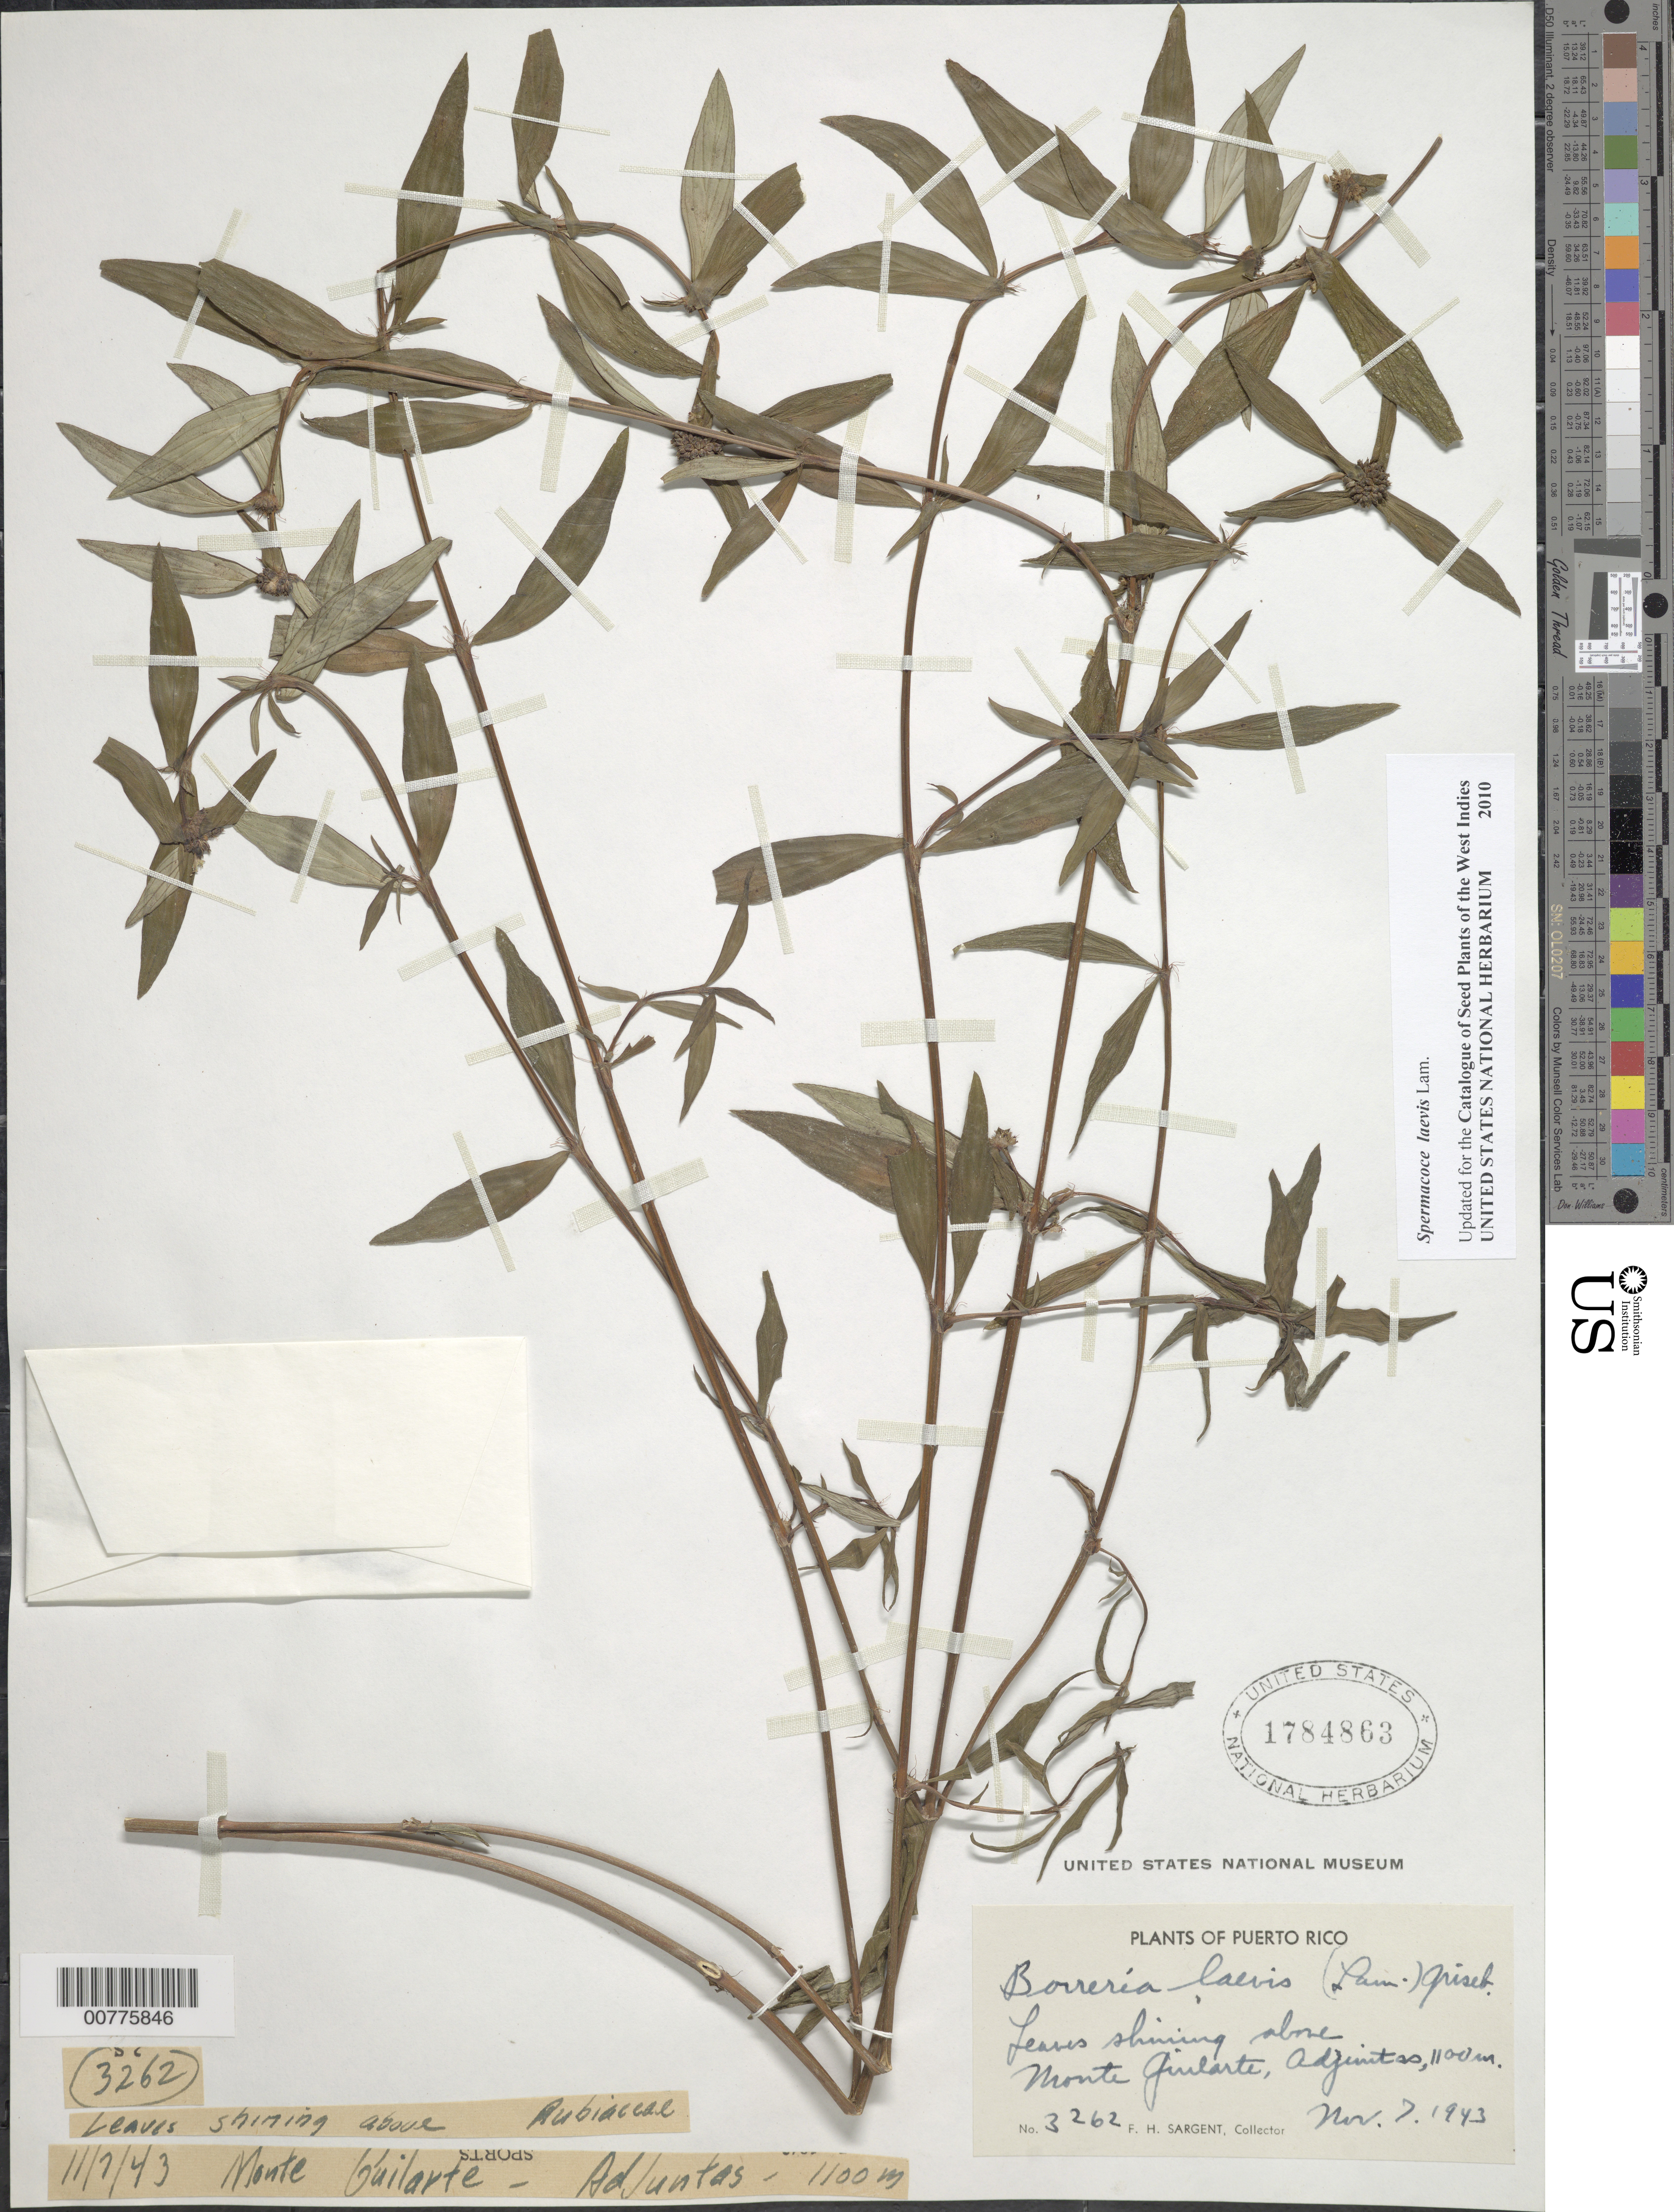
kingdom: Plantae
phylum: Tracheophyta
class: Magnoliopsida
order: Gentianales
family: Rubiaceae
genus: Spermacoce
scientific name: Spermacoce laevis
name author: Lam.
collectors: F. H. Sargent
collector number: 3262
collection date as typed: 07 Nov 1943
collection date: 1943-11-07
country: Puerto Rico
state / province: Adjuntas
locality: Monte Guilarte, Adjuntas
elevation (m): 1100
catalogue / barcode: US 1784863